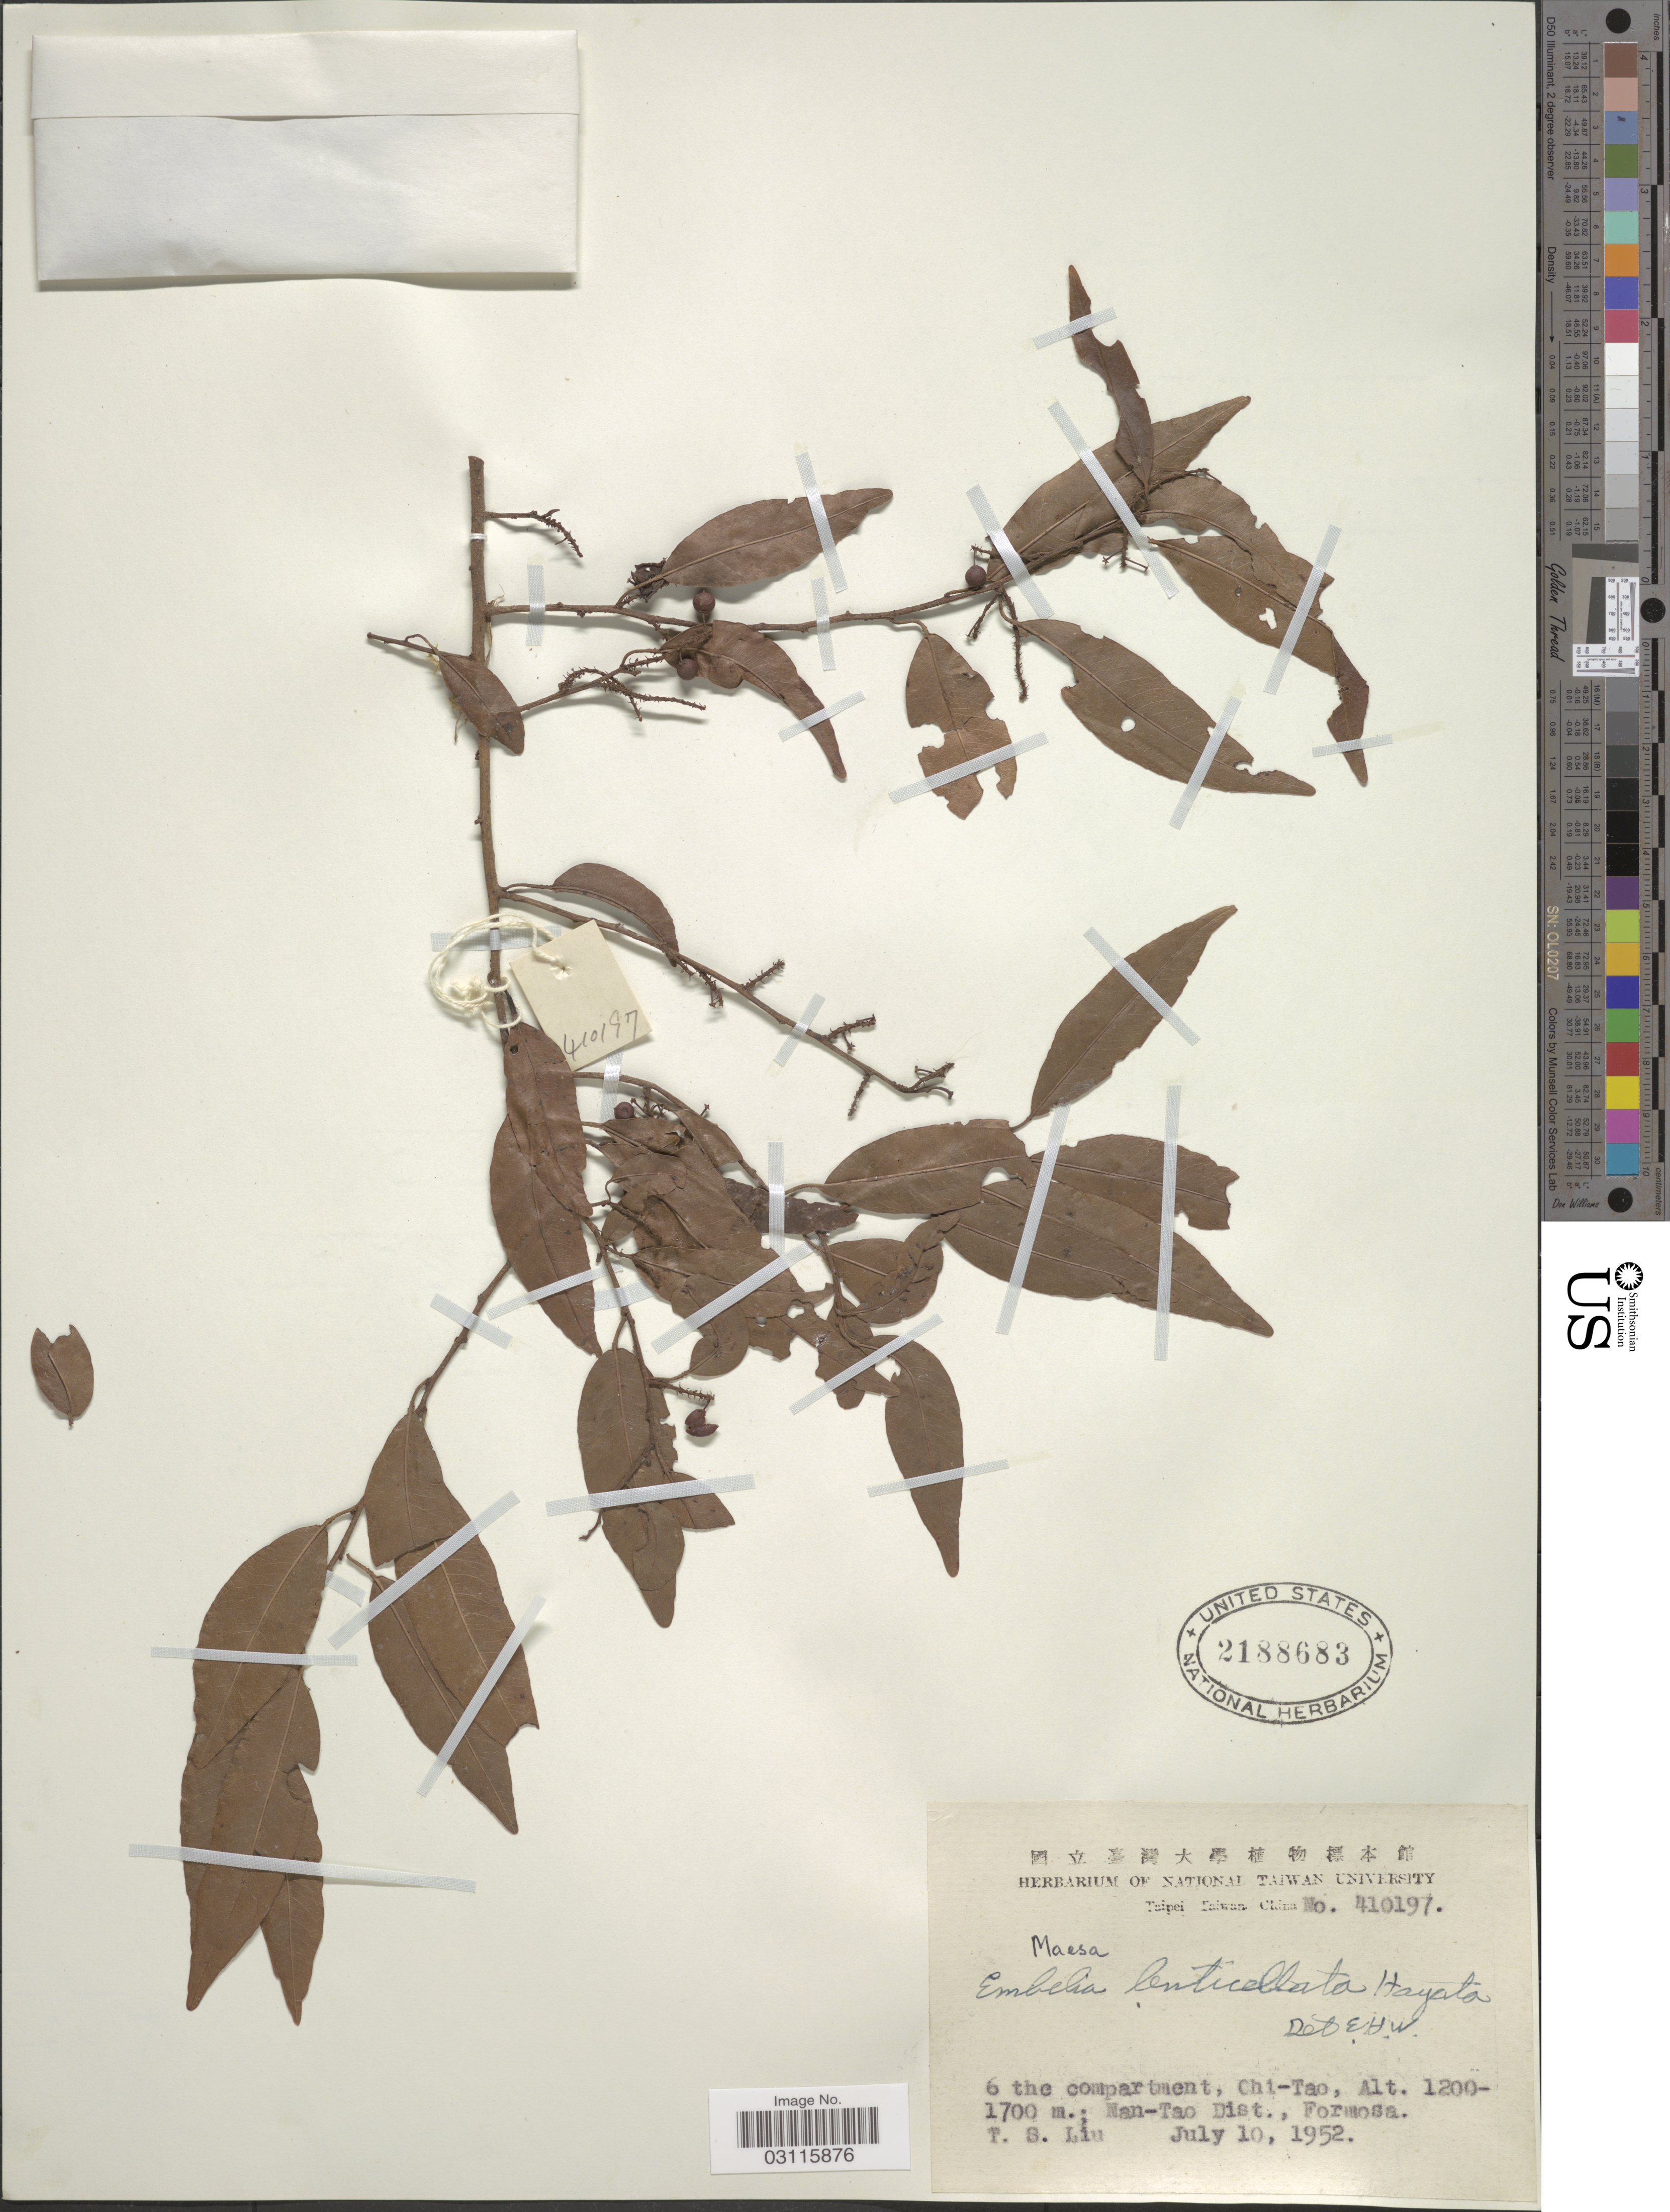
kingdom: Plantae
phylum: Tracheophyta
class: Magnoliopsida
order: Ericales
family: Primulaceae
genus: Embelia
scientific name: Embelia lenticellata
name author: Hayata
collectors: T. S. Liu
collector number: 410197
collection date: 1952-07-10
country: Taiwan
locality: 6 the campartment, Chi-Tao. Nan-Tao Dist.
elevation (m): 1200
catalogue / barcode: US 2188683